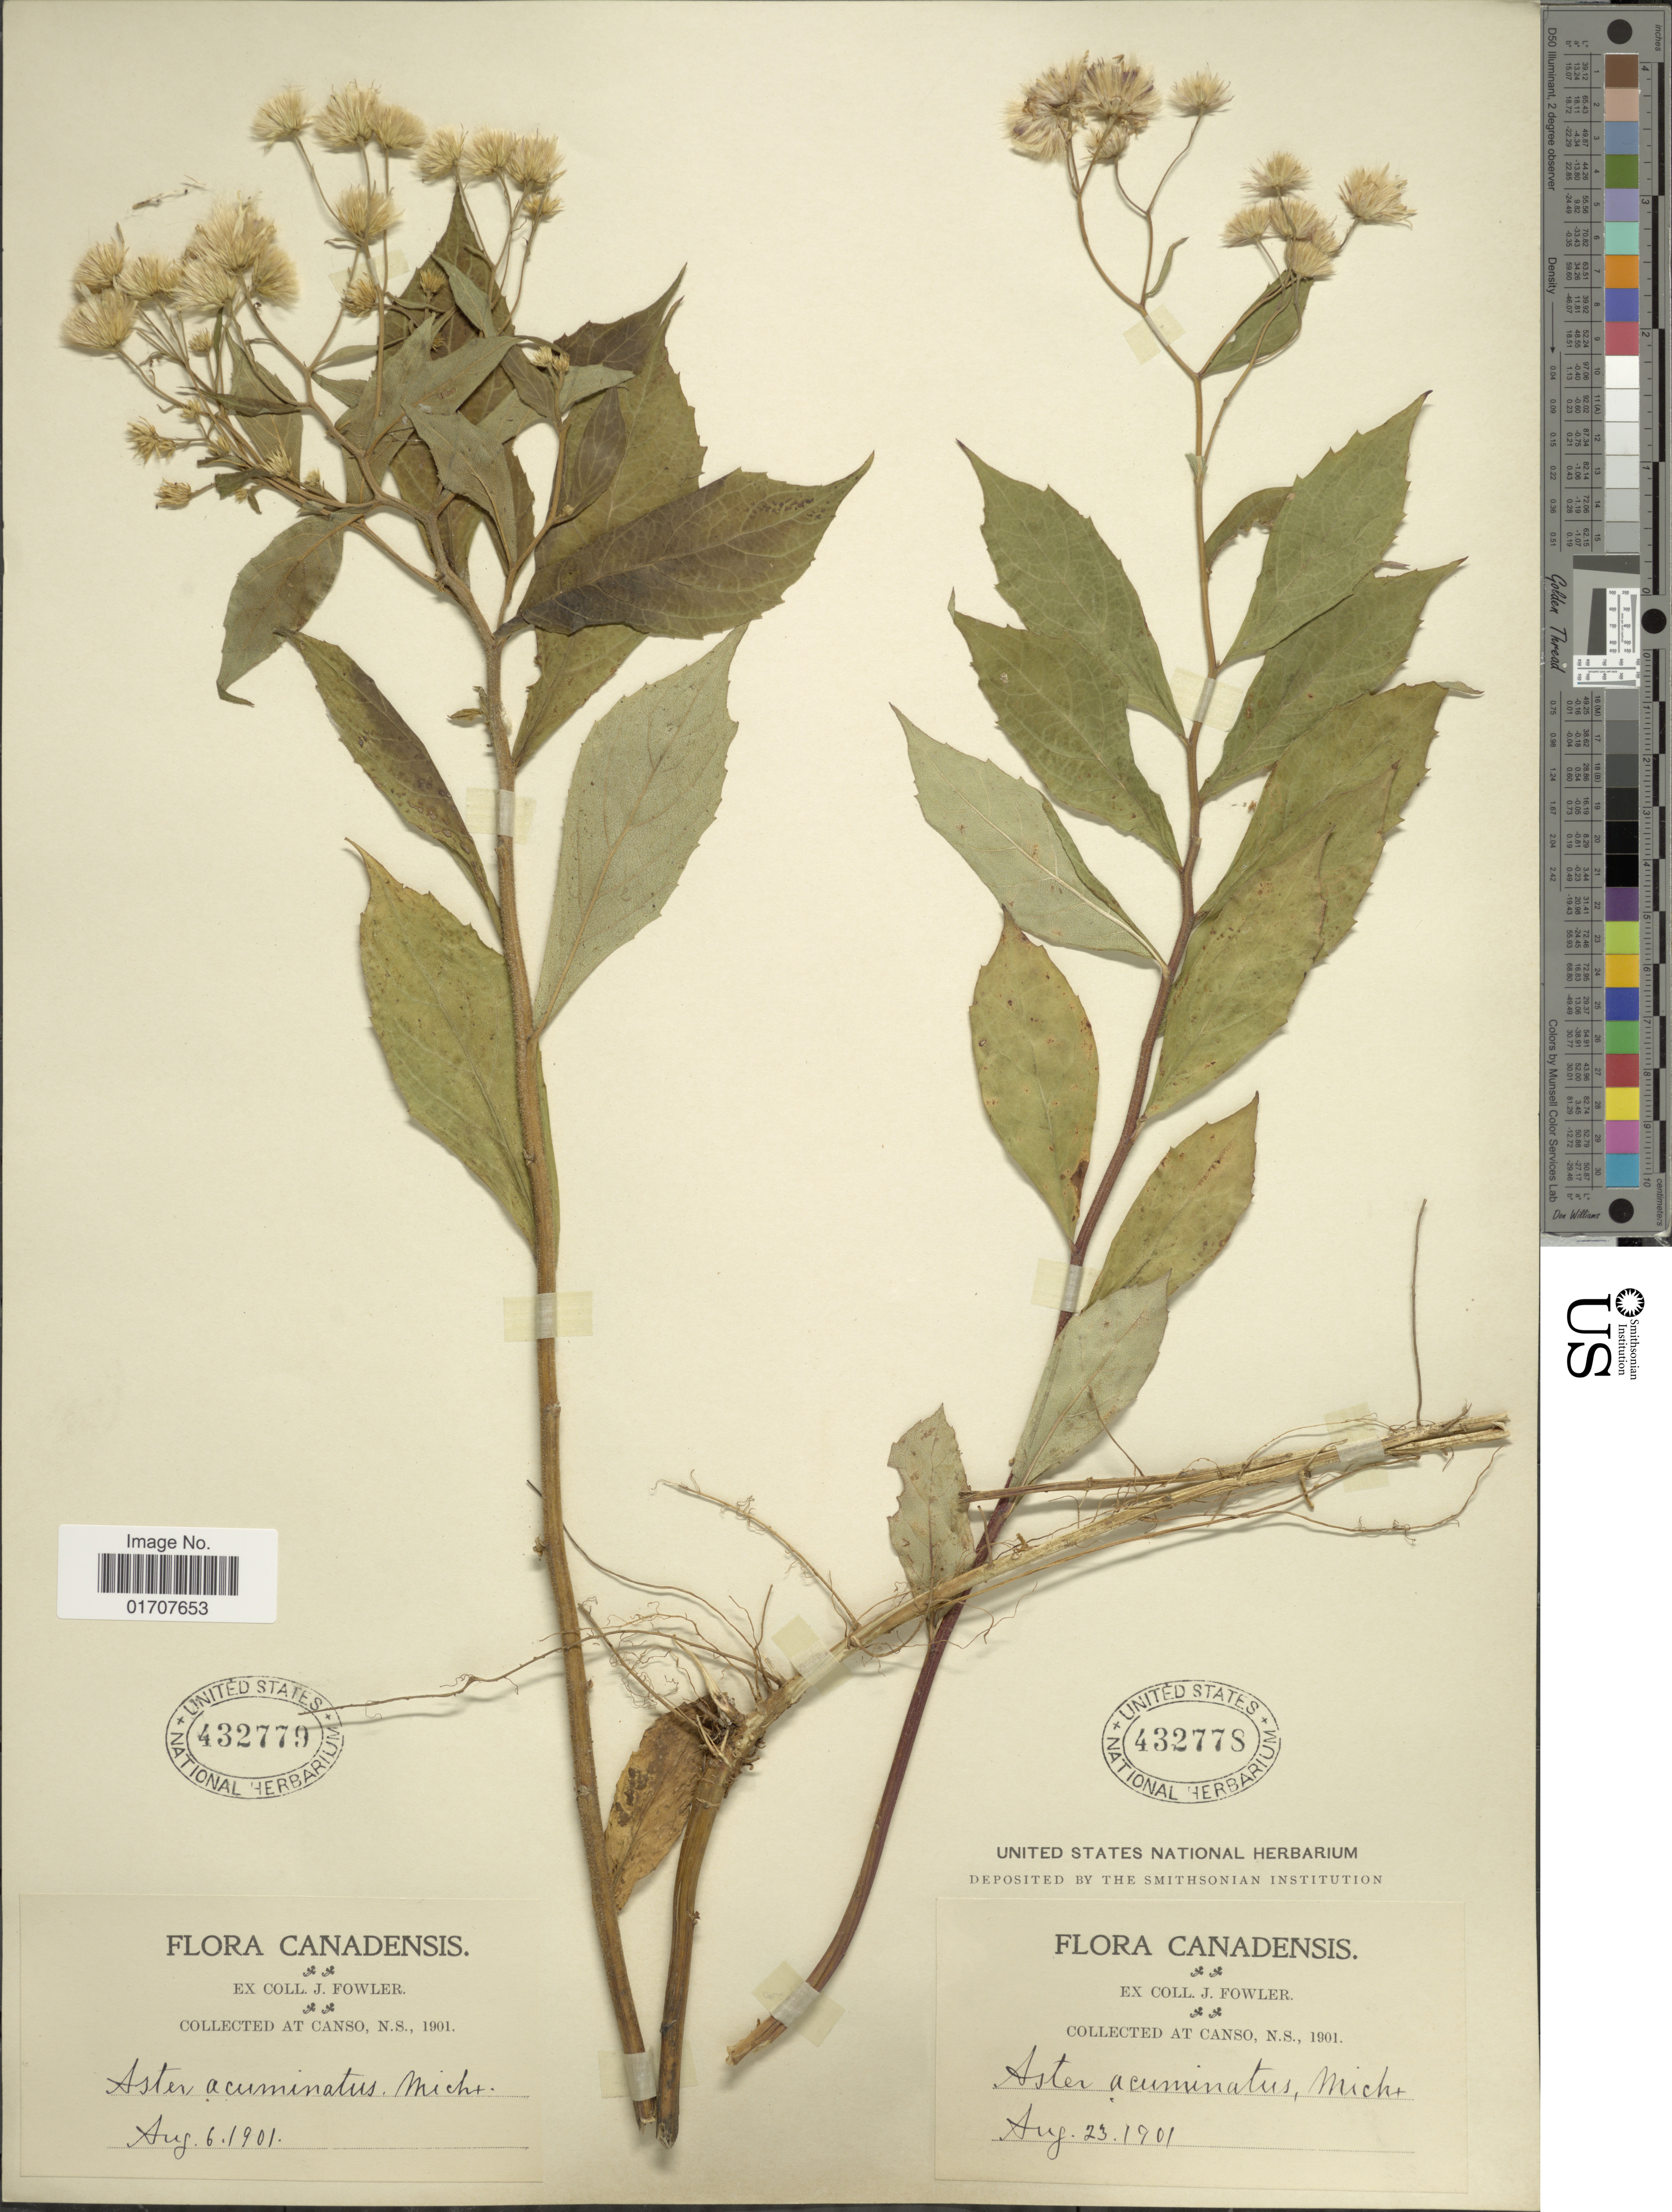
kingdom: Plantae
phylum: Tracheophyta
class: Magnoliopsida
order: Asterales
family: Asteraceae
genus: Oclemena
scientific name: Oclemena acuminata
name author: (Michx.) Greene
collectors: J. P. Fowler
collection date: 1901-08-23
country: Canada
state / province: Nova Scotia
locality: Canso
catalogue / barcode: US 432778-2